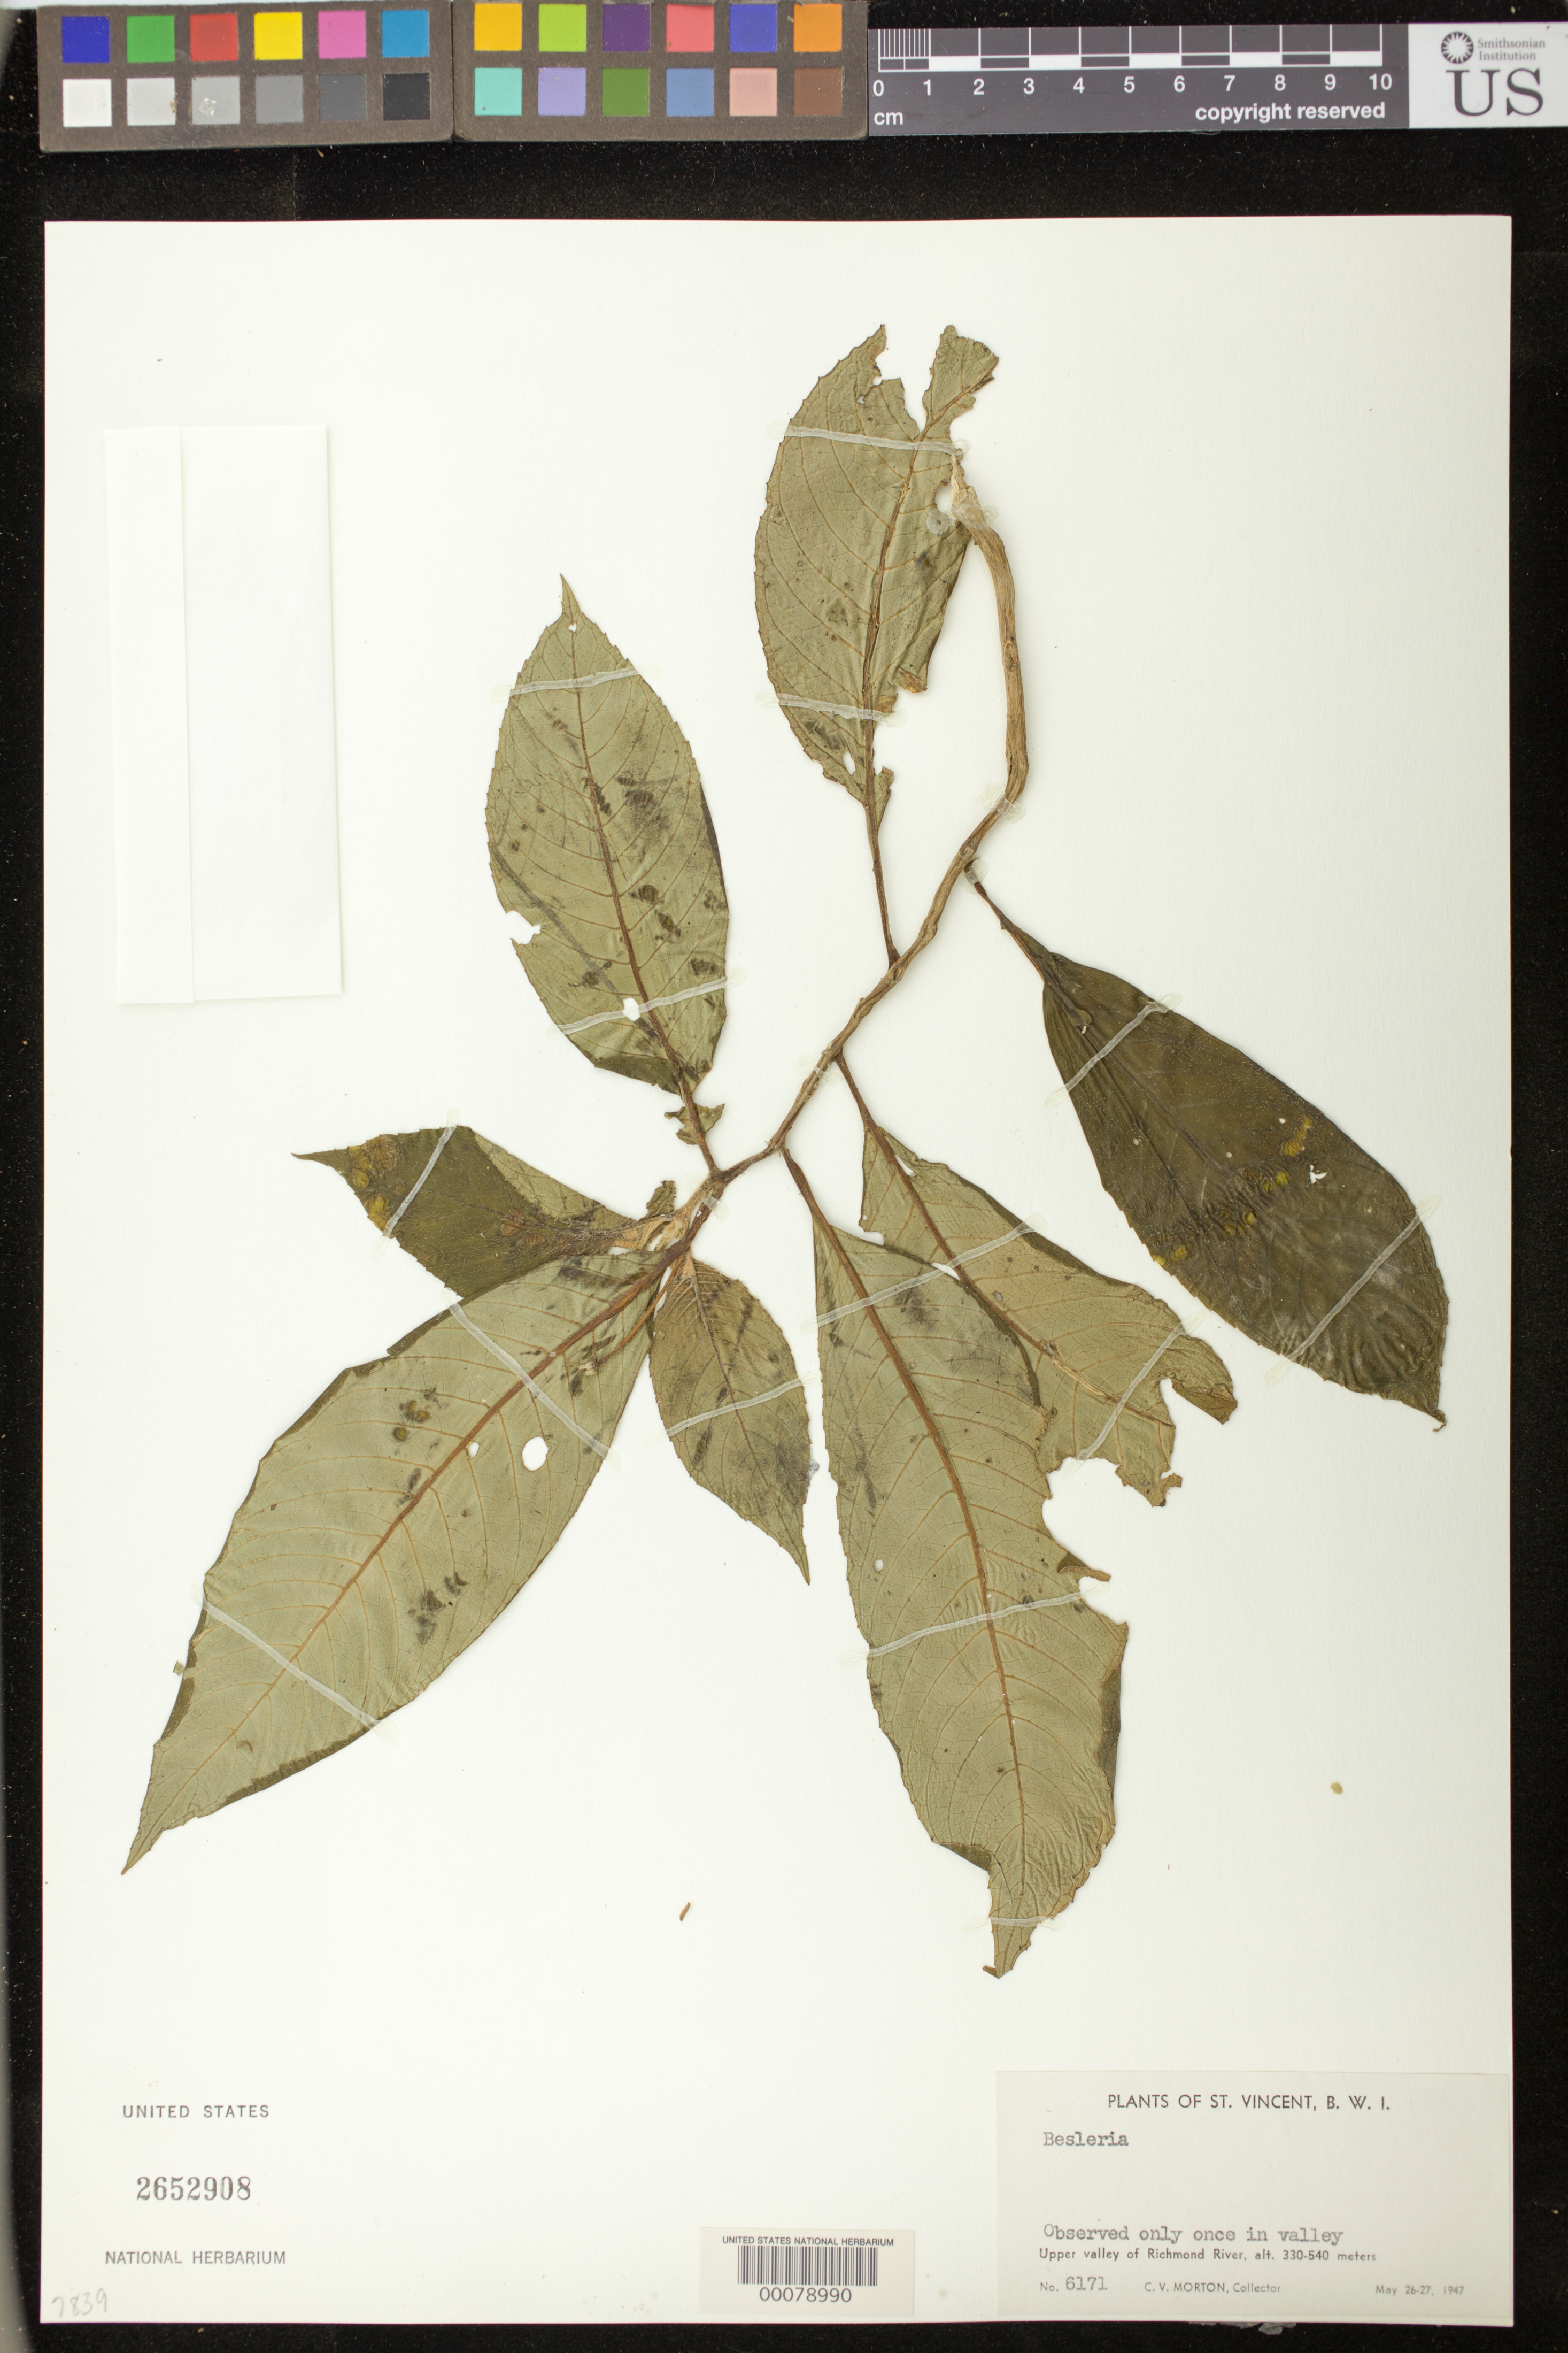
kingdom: Plantae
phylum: Tracheophyta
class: Magnoliopsida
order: Lamiales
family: Gesneriaceae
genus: Besleria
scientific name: Besleria elongata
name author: Urb.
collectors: C. V. Morton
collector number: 6171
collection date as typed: May 1947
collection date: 1947-05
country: St. Vincent - Grenadines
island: St. Vincent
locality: Upper valley of Richmond River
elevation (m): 330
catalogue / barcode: US 2652908